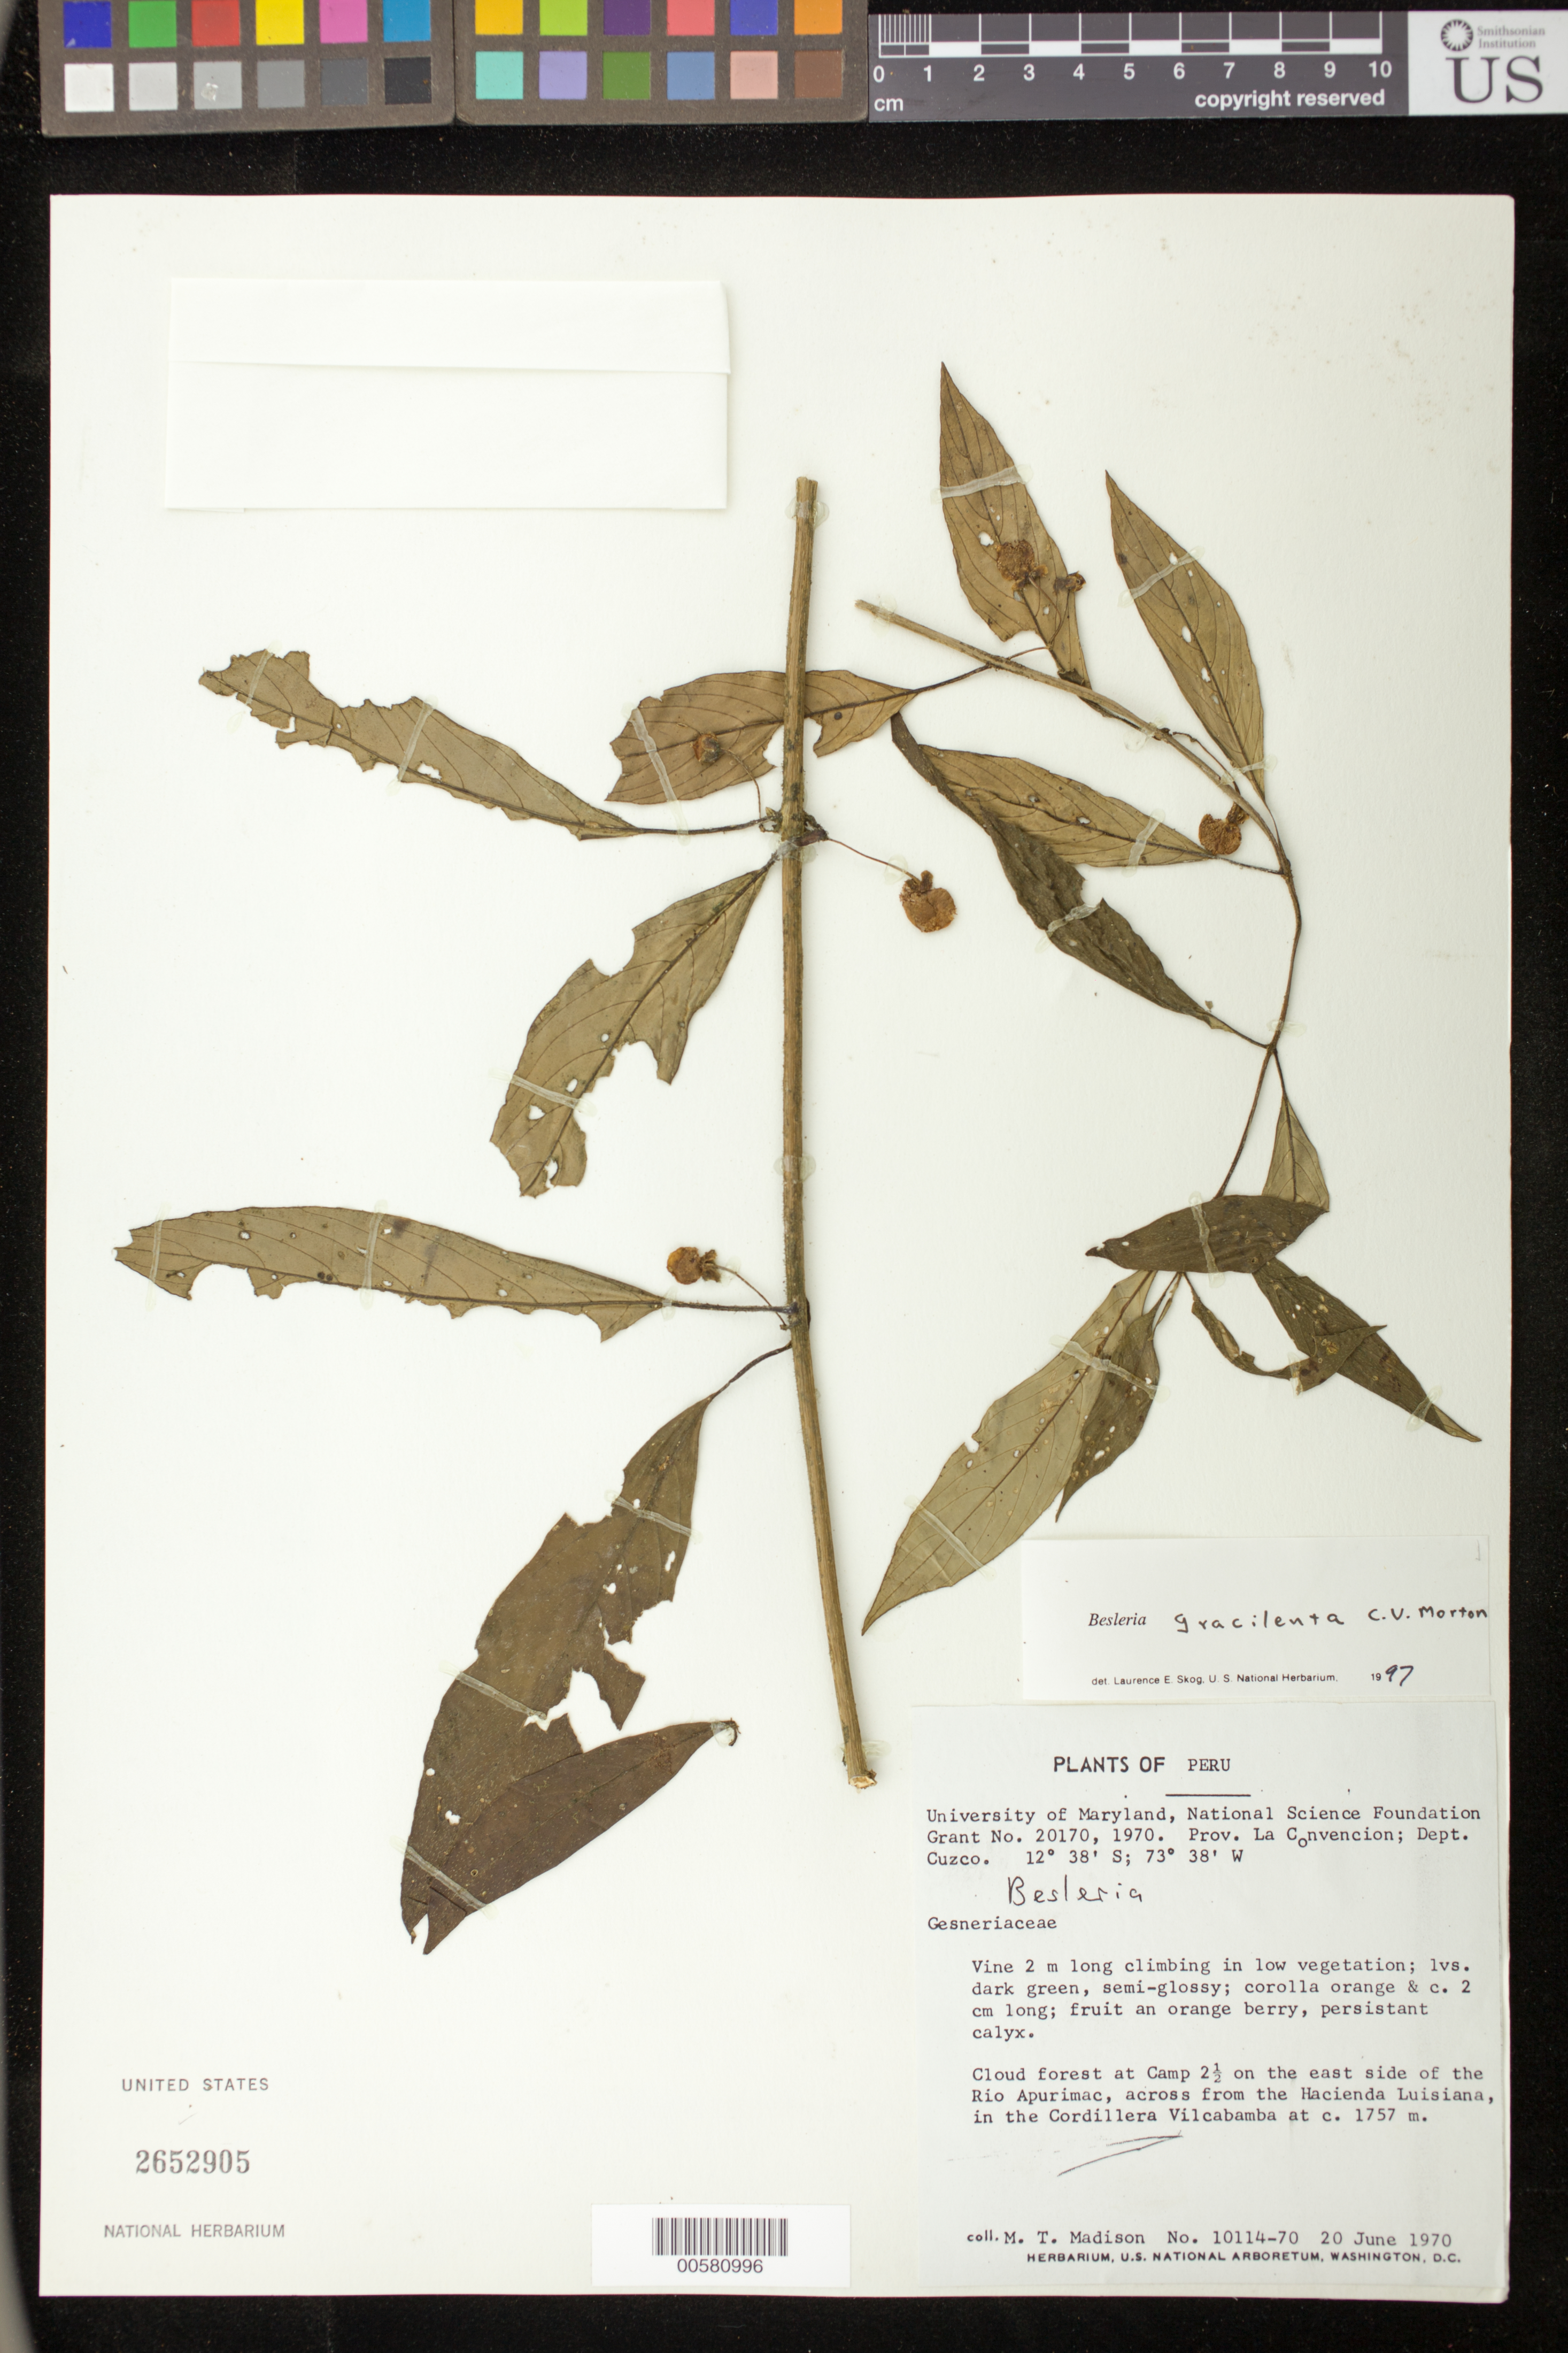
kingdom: Plantae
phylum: Tracheophyta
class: Magnoliopsida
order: Lamiales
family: Gesneriaceae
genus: Besleria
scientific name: Besleria gracilenta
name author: C.V. Morton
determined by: Skog, Laurence E.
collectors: M. T. Madison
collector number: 10114 -70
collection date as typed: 20 Jun 1970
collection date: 1970-06-20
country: Peru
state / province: Cusco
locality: Prov. La Convencion; Camp 2 1/2 on the east side of the Rio Apurimac, across from the Hacienda Luisiana, in the Cordillera Vilcabamba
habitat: Cloud forest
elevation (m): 1757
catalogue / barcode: US 2652905